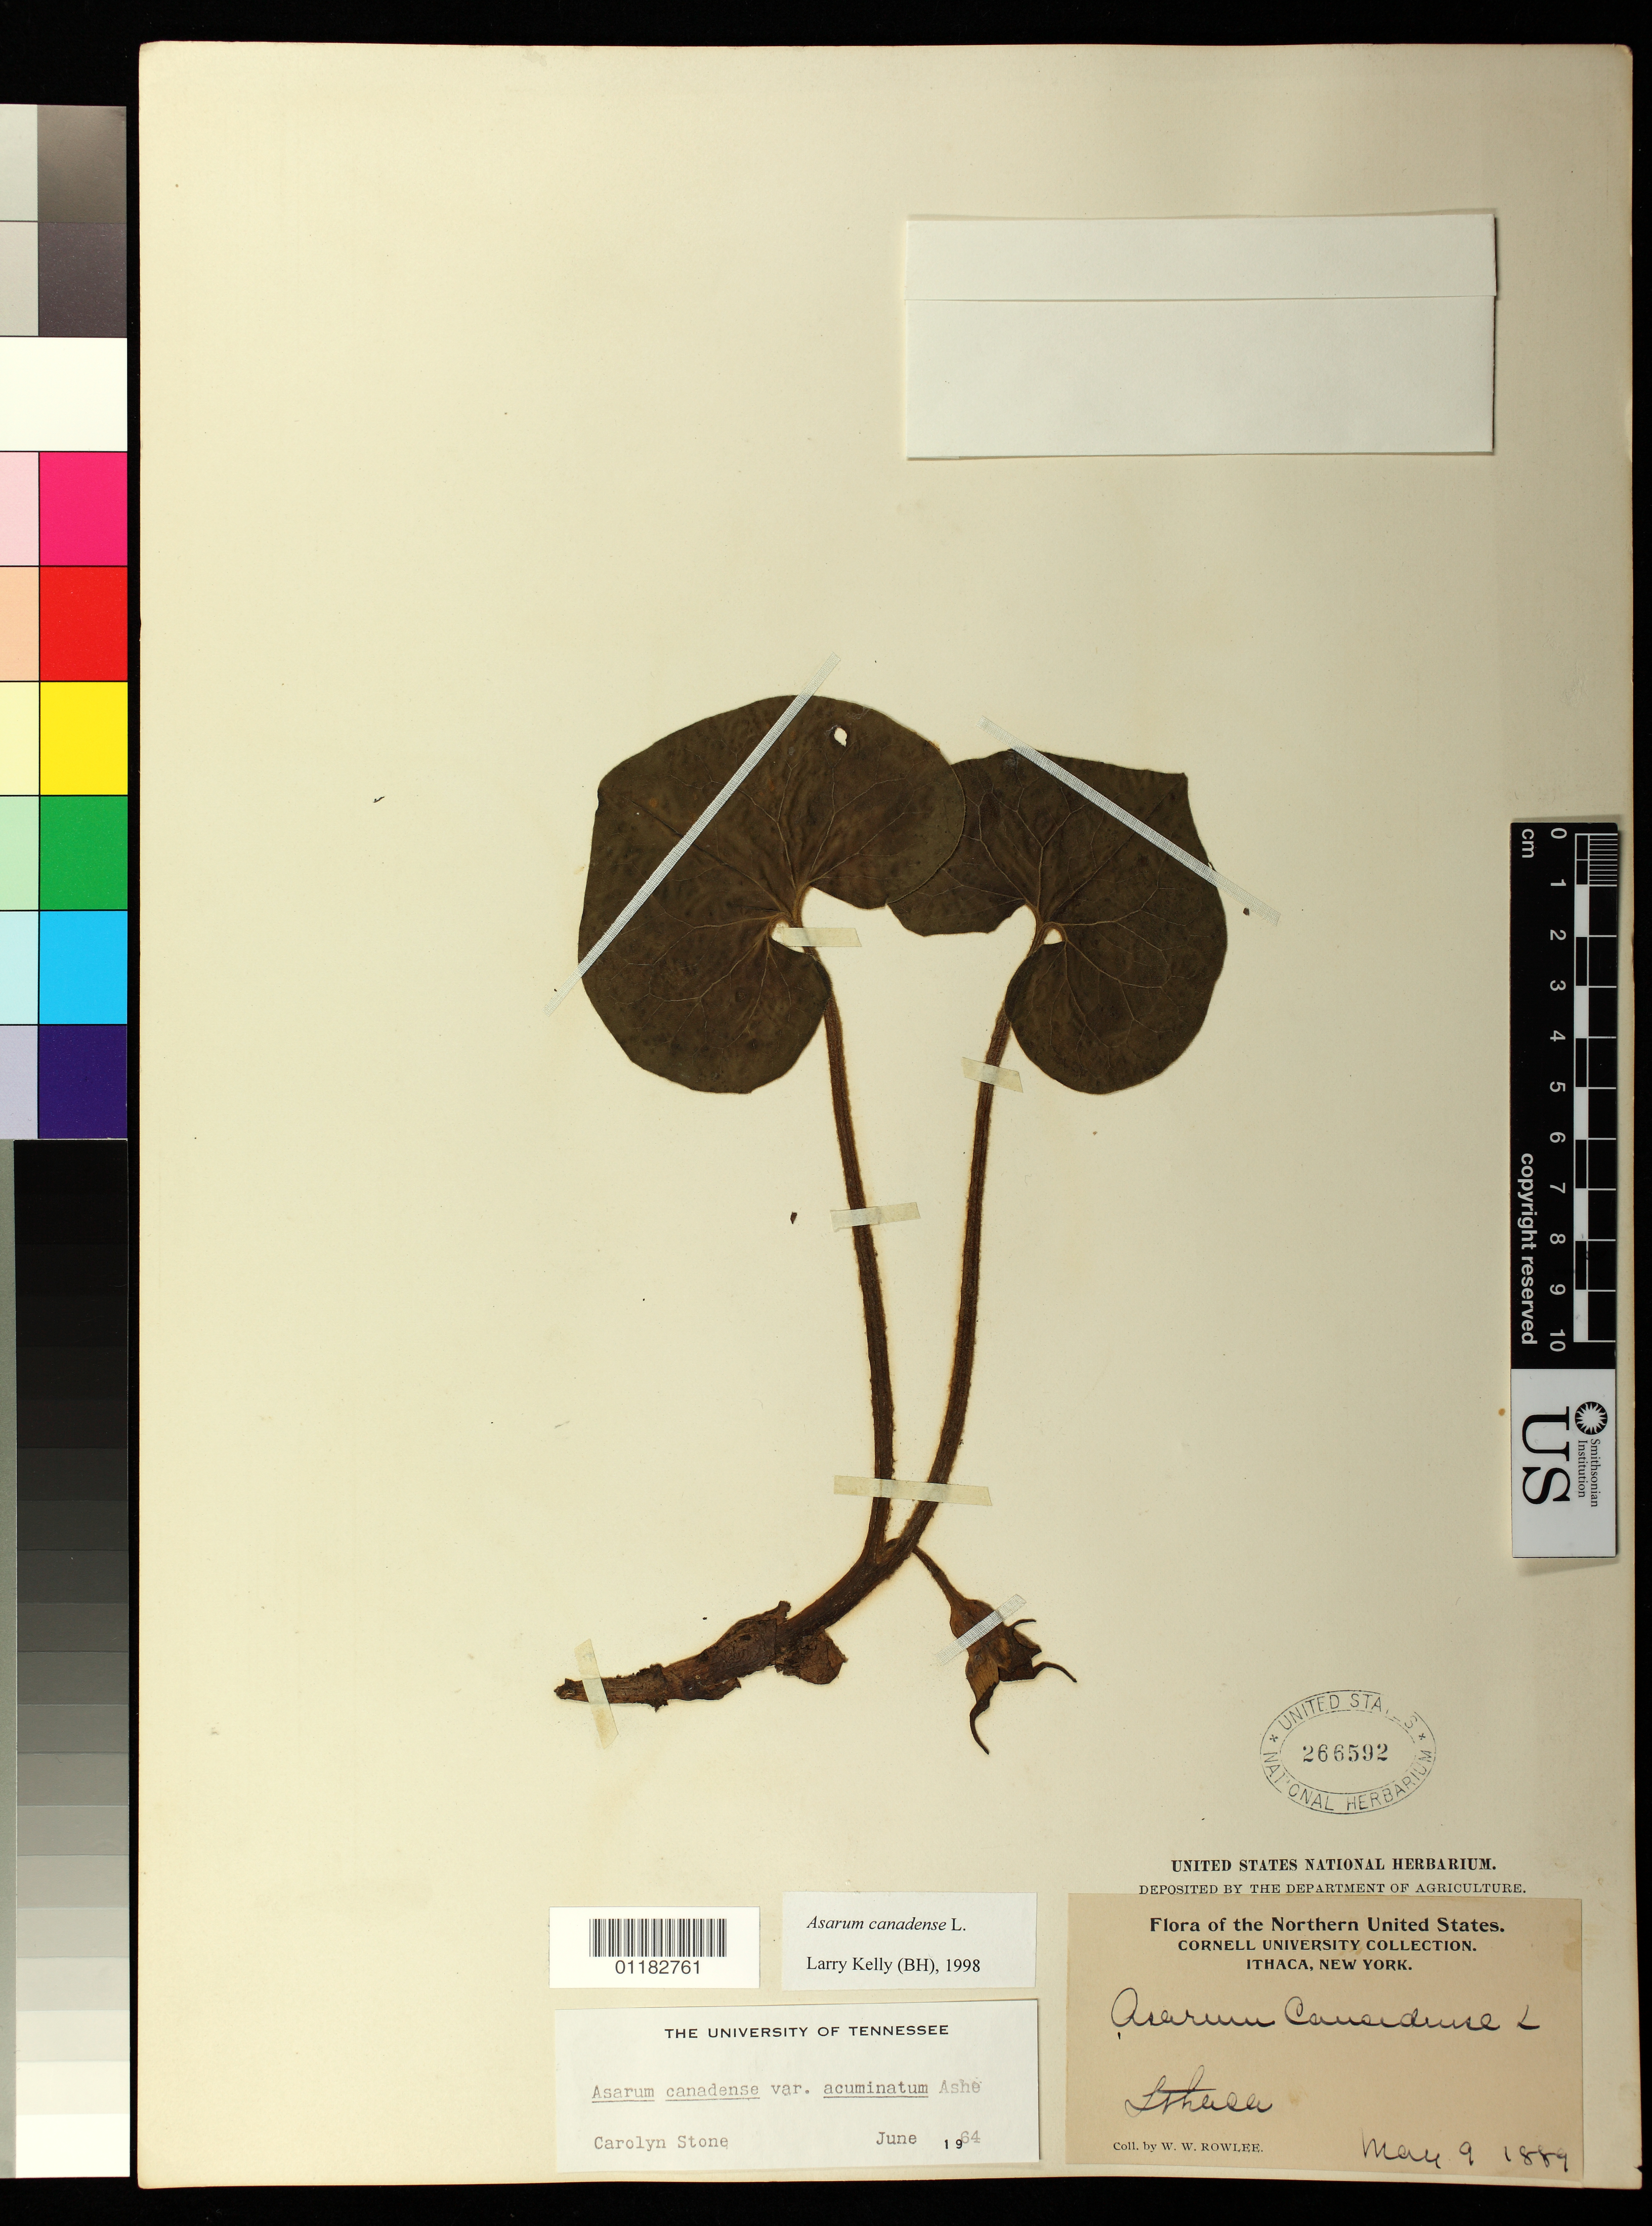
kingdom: Plantae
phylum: Tracheophyta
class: Magnoliopsida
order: Piperales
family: Aristolochiaceae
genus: Asarum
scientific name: Asarum canadense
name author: L.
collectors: W. W. Rowlee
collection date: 1889-05-09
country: United States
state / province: New York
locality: Ithaca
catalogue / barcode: US 266592